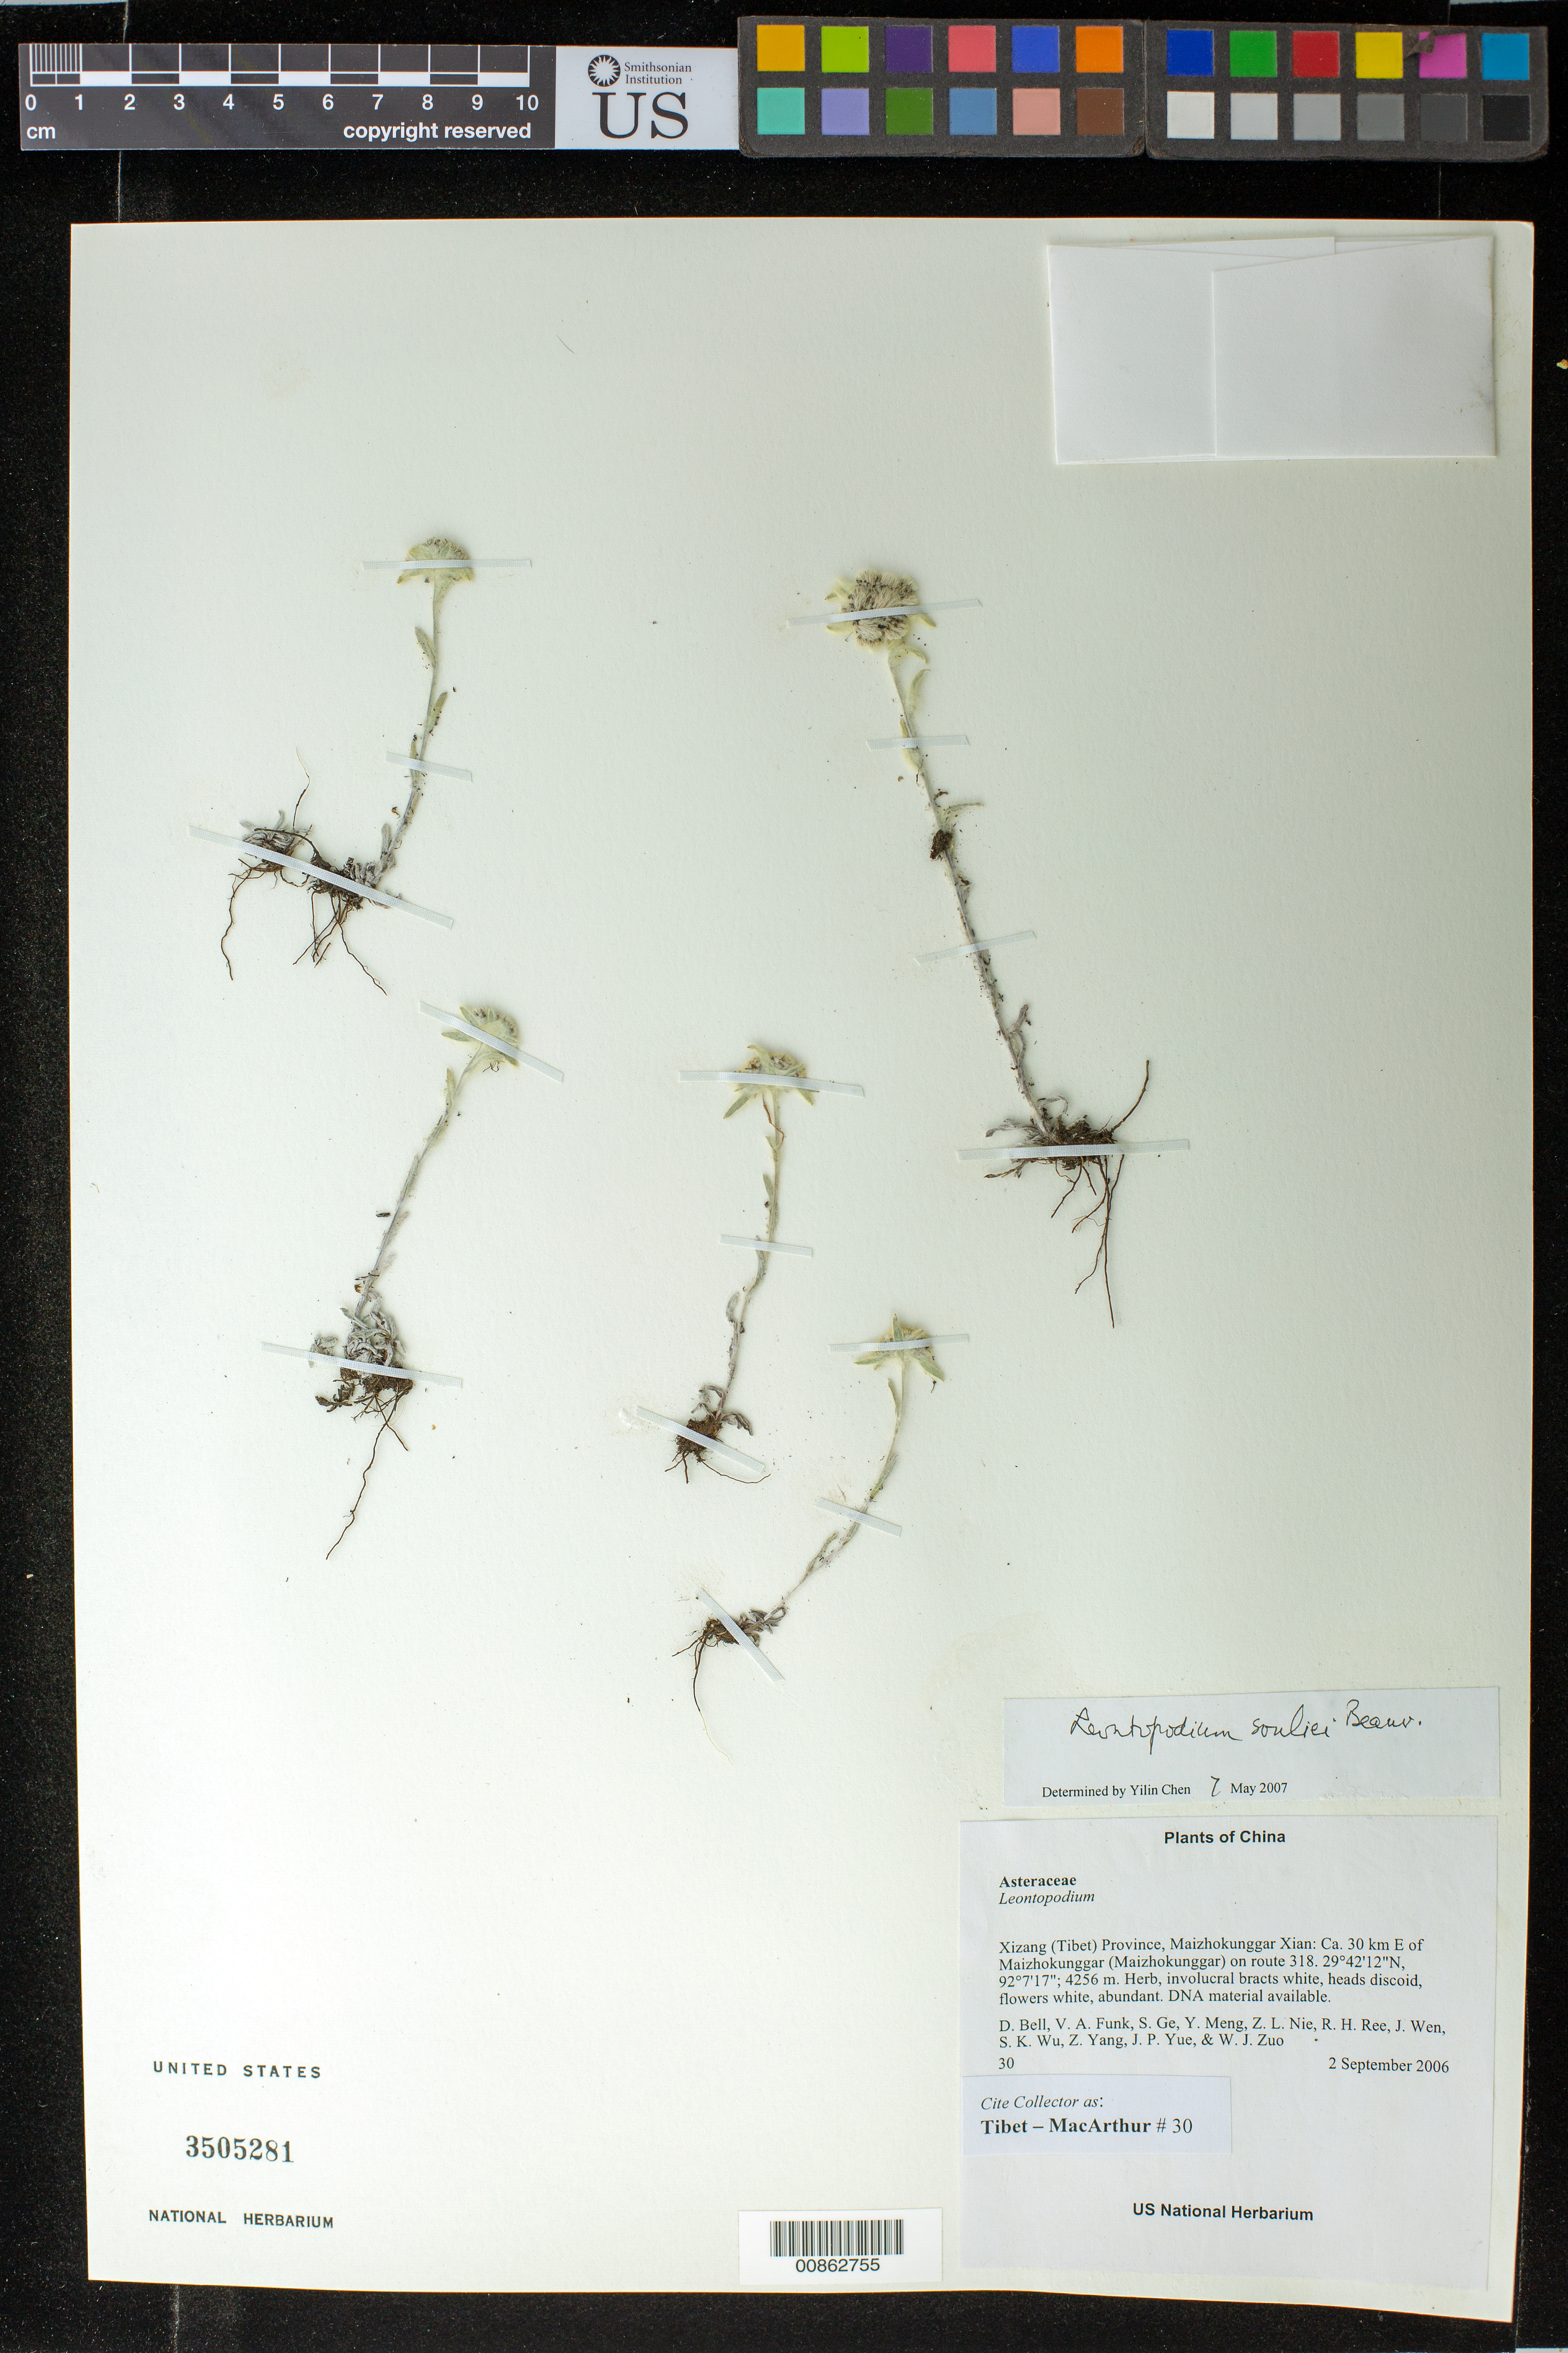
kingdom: Plantae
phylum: Tracheophyta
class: Magnoliopsida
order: Asterales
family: Asteraceae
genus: Leontopodium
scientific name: Leontopodium souliei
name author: Beauverd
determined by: Yilin Chen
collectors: Tibet-MacArthur, D. A. Bell, V. Funk, S. Ge, Y. Meng, Z. Nie, R. Ree, J. Wen, S. K. Wu, Z. Yang, J. Yue & W. Zuo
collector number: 30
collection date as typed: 02 Sep 2006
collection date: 2006-09-02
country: China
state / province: Xizang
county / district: Maizhokunggar Xian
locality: Ca. 30 km E of Maizhokunggar on route 318.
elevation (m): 4256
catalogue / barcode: US 3505281